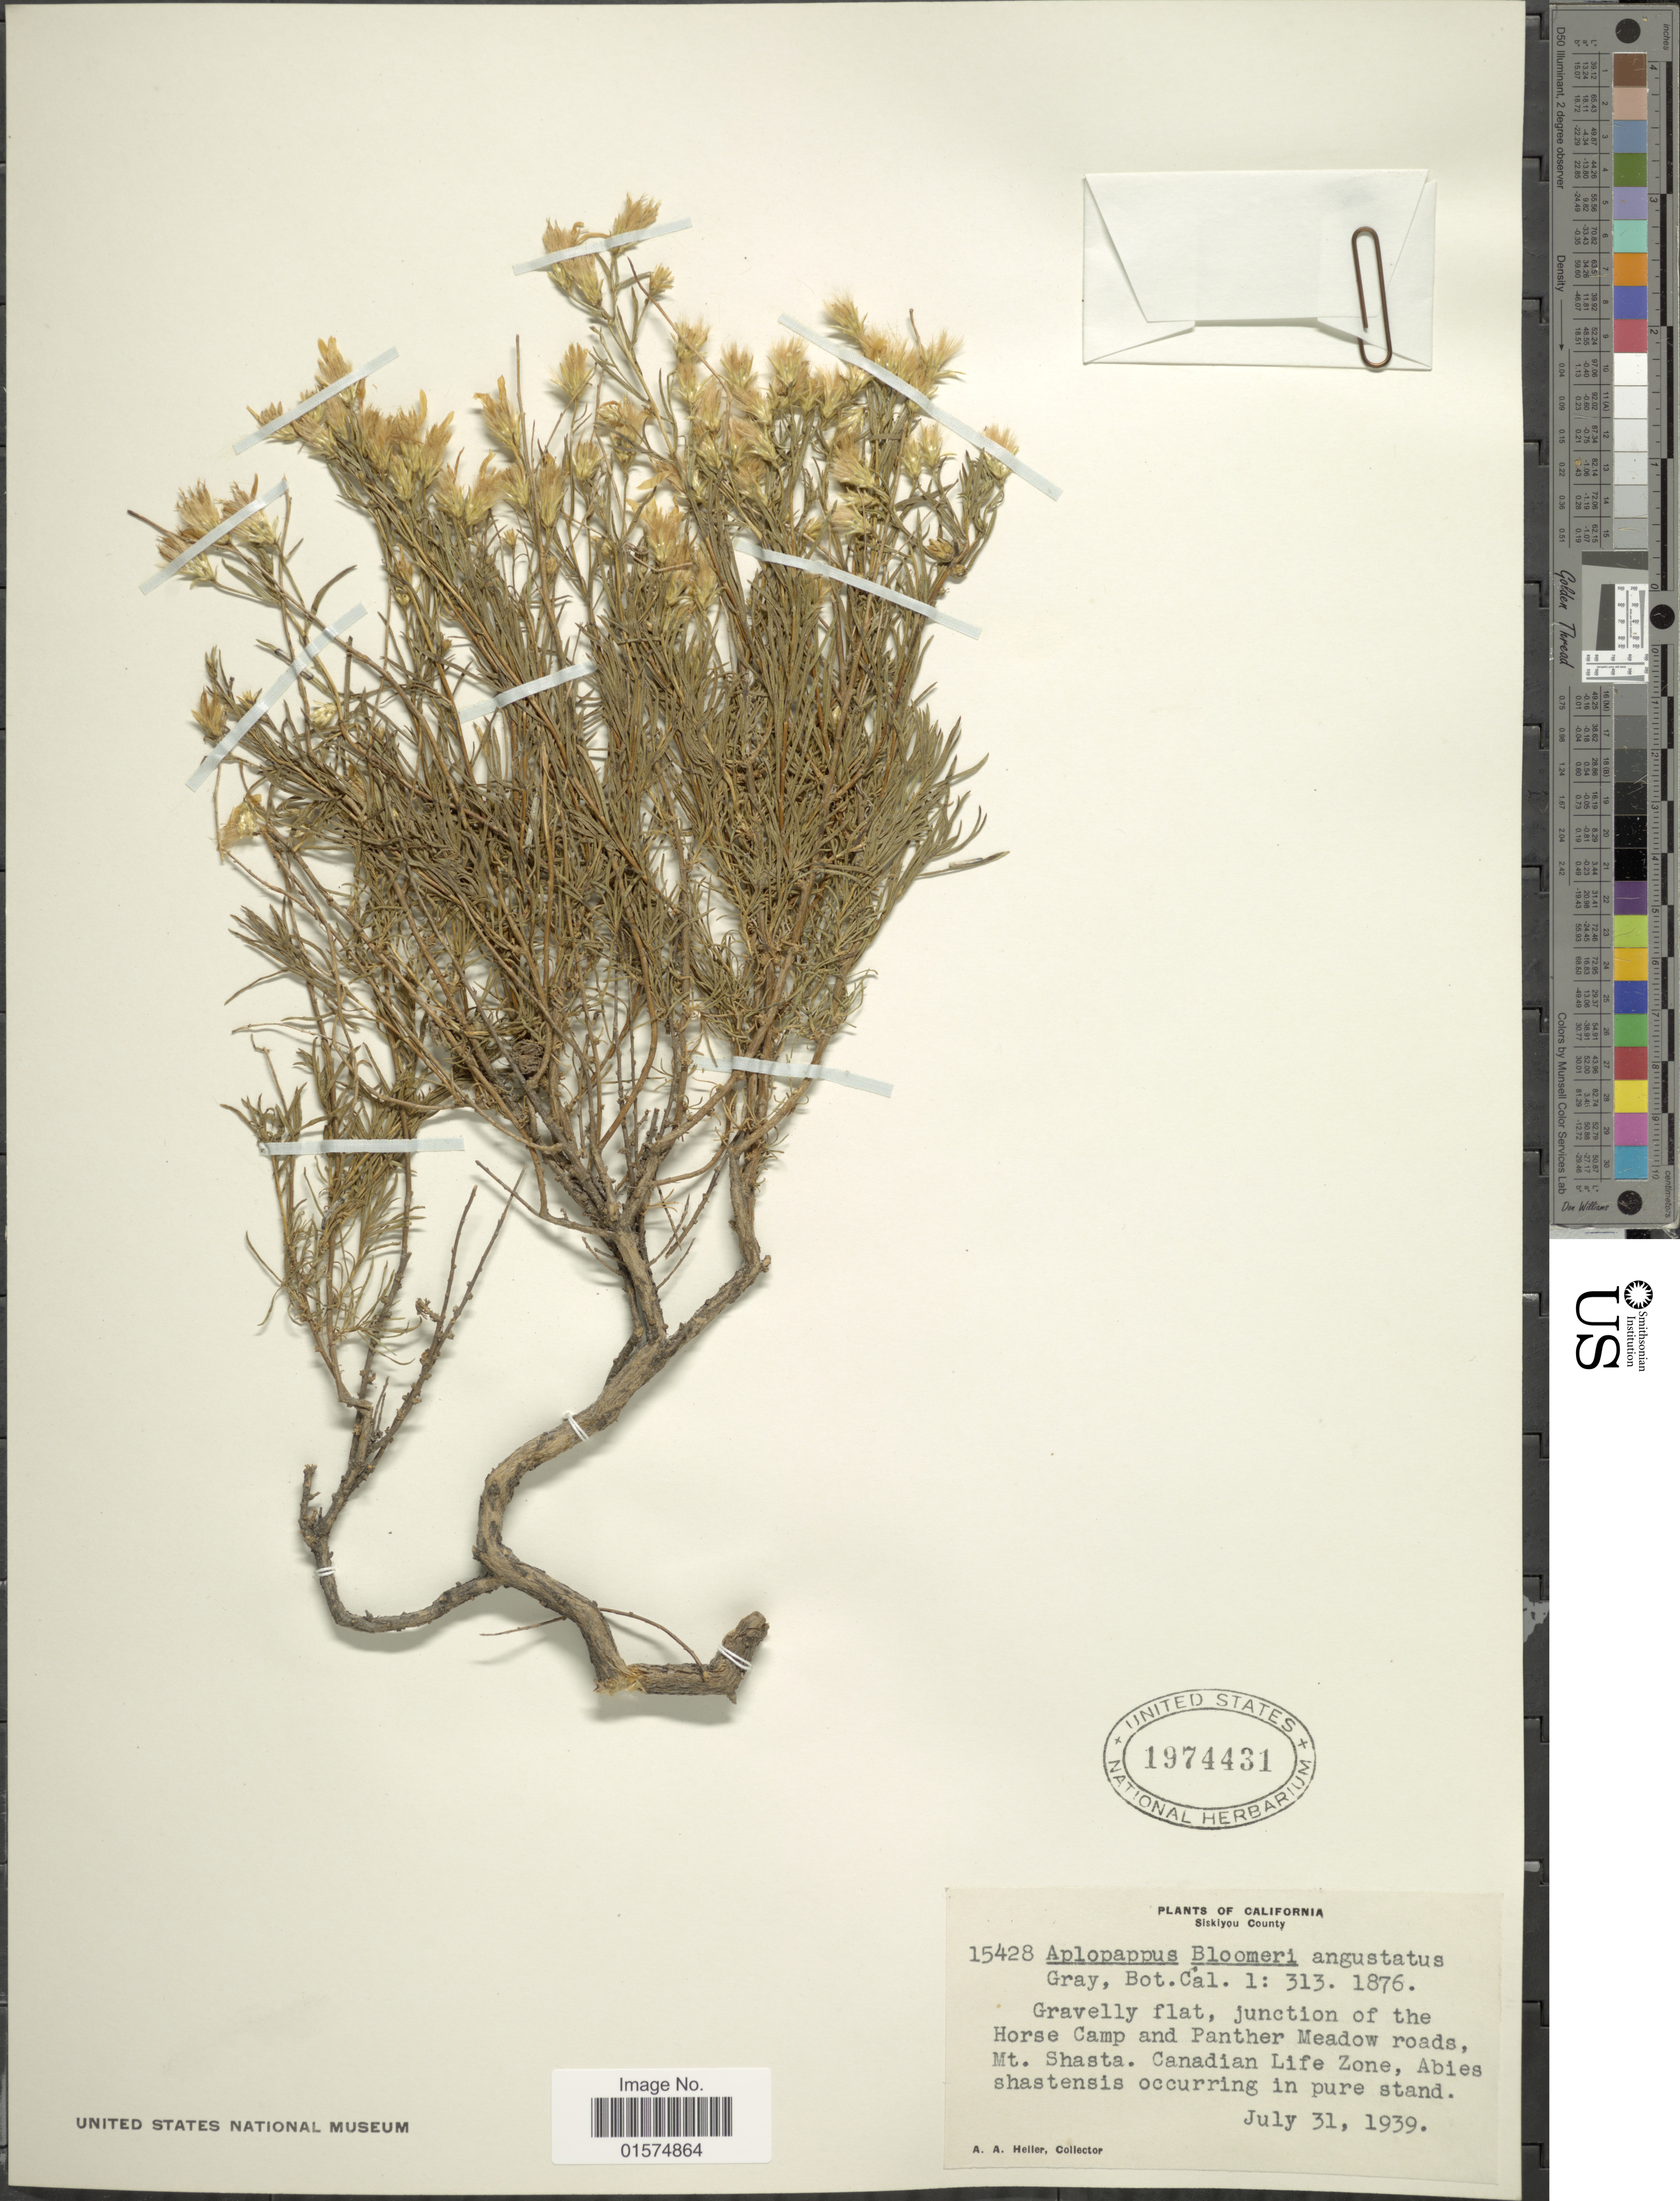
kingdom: Plantae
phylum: Tracheophyta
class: Magnoliopsida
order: Asterales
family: Asteraceae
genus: Ericameria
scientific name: Ericameria bloomeri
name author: (A. Gray) J.F. Macbr.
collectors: A. A. Heller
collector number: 15428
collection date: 1939-07-31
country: United States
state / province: California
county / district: Siskiyou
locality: Siskiyou County. Gravelly flat, junction of the Horse Camp and Panther Meadow roads, Mt. Shasta. Canadian Life Zone, Abies shastenis occuring in pure stand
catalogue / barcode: US 1974431